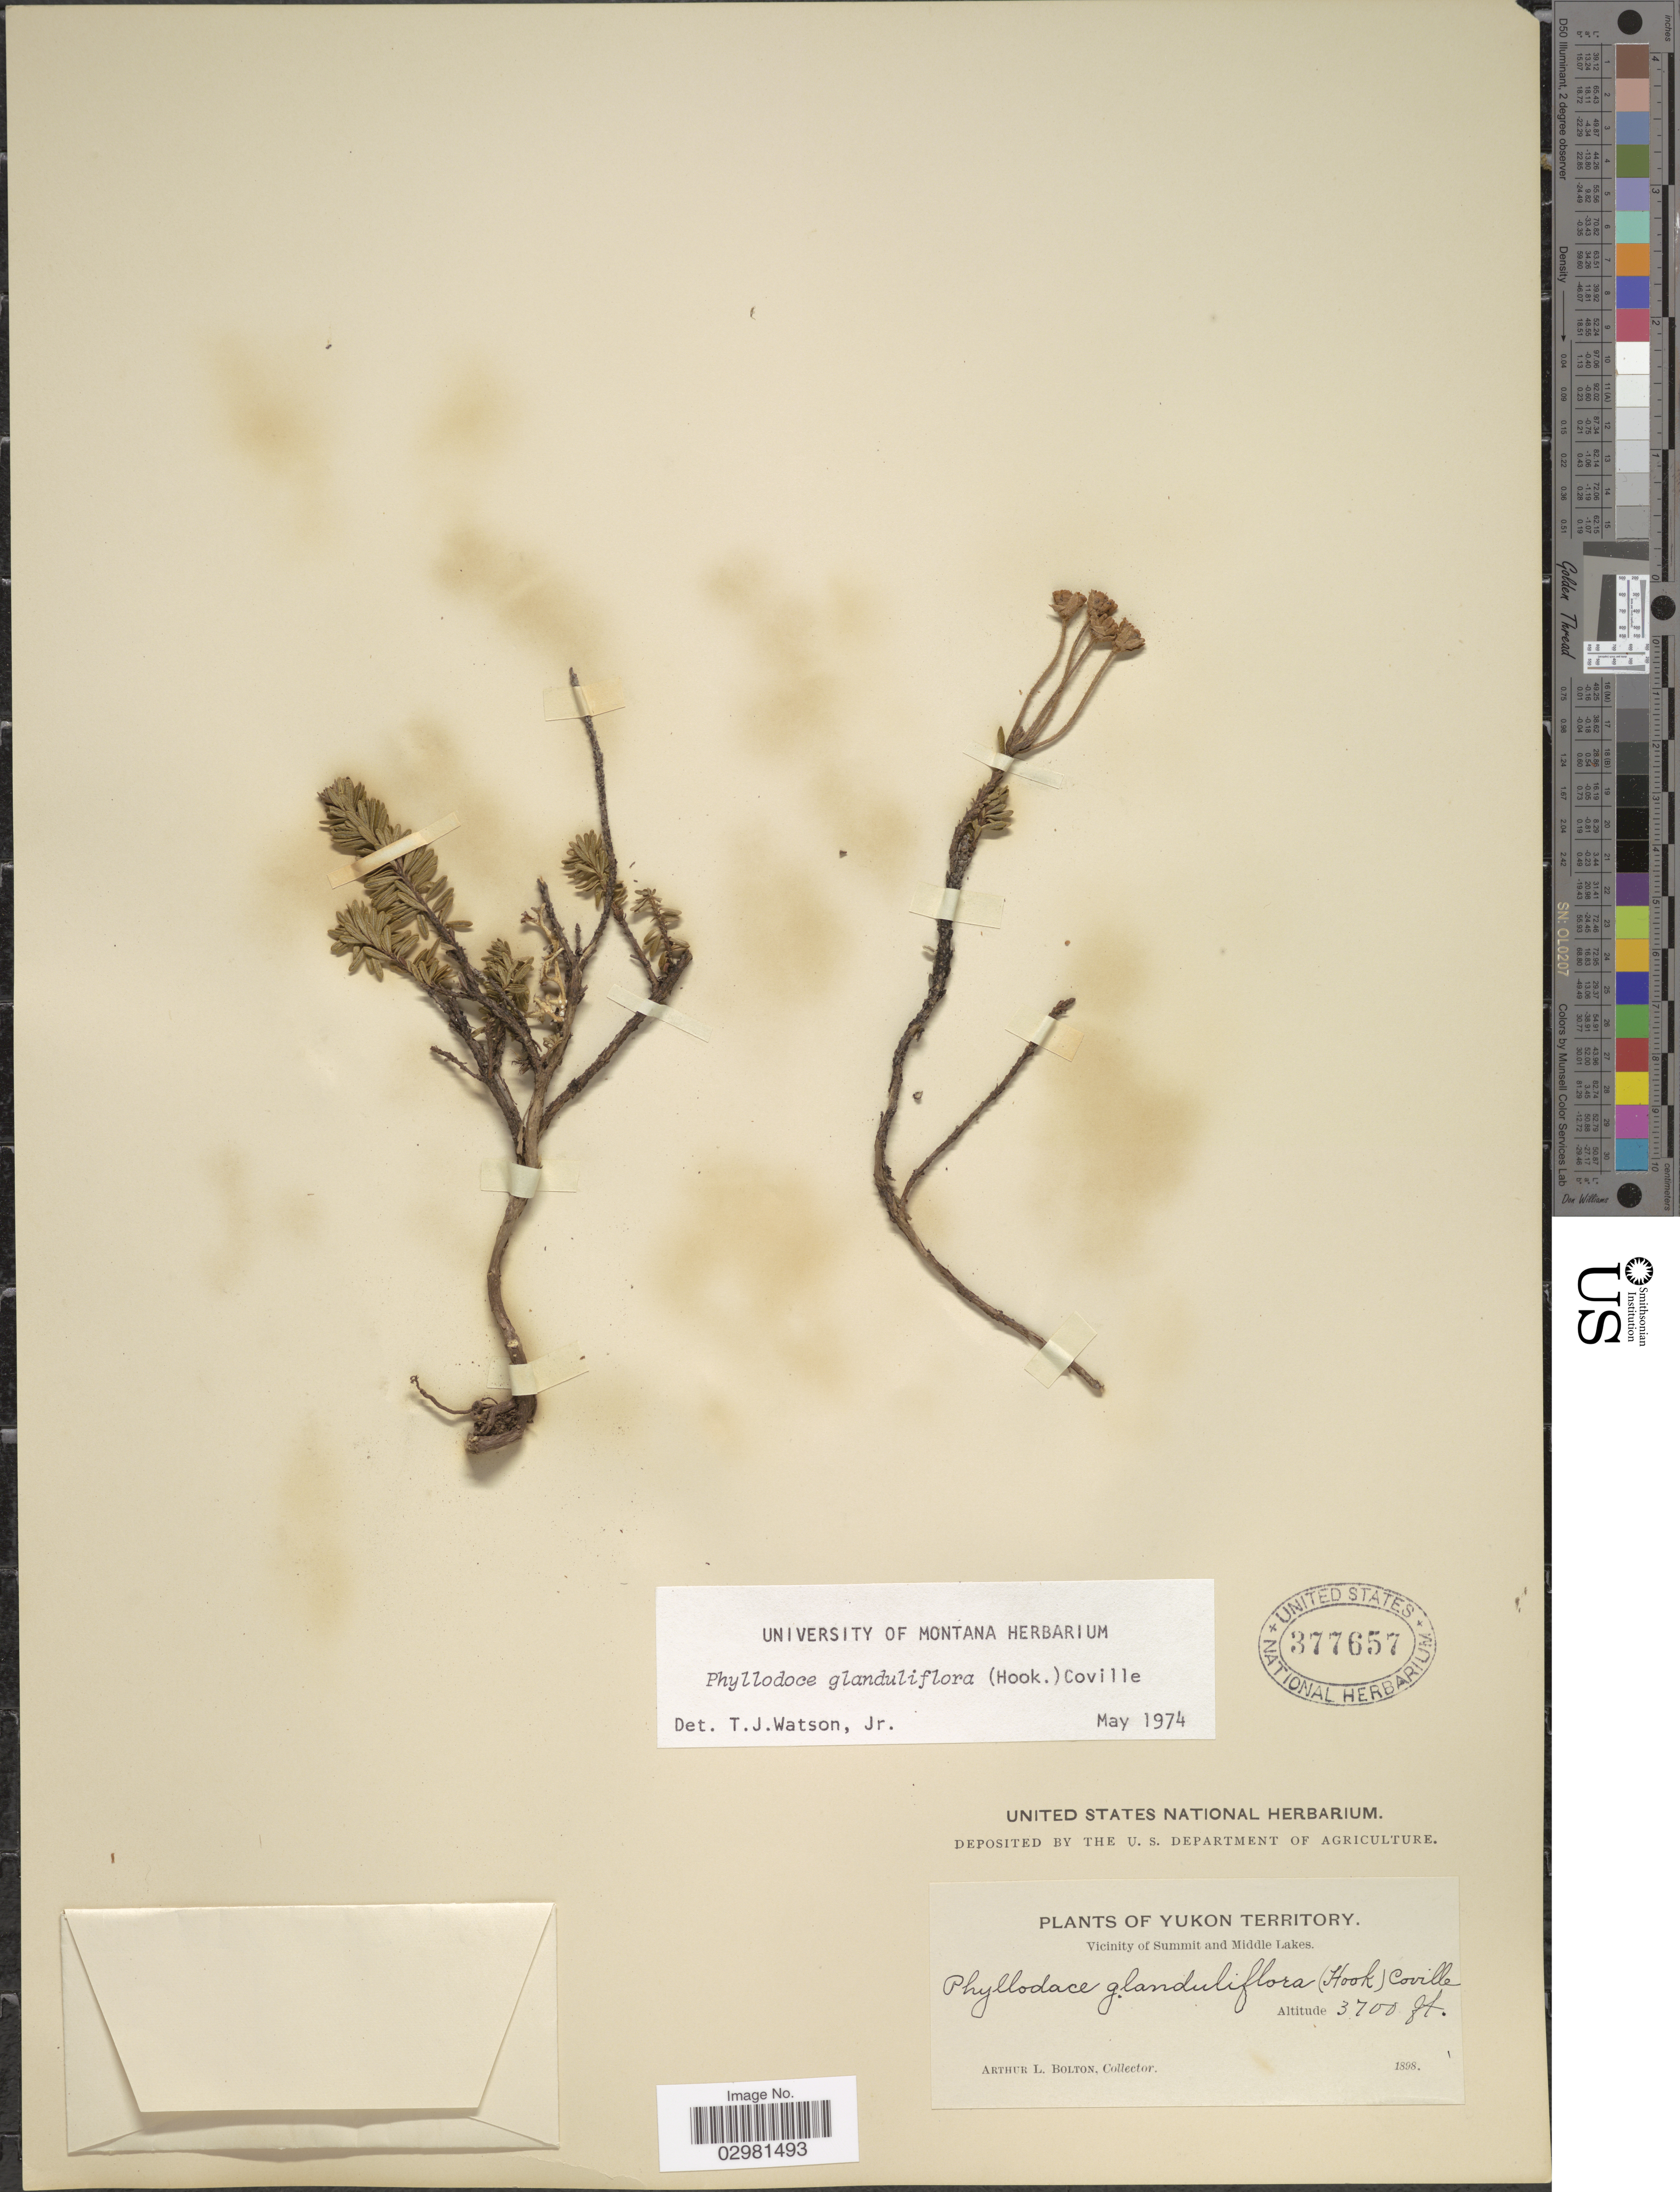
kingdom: Plantae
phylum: Tracheophyta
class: Magnoliopsida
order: Ericales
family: Ericaceae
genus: Phyllodoce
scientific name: Phyllodoce glanduliflora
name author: (Hook.) Coville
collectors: A. Bolton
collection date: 1898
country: Canada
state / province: Yukon Territory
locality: Vicinity of Summit and Middle Lakes.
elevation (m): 1128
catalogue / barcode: US 377657